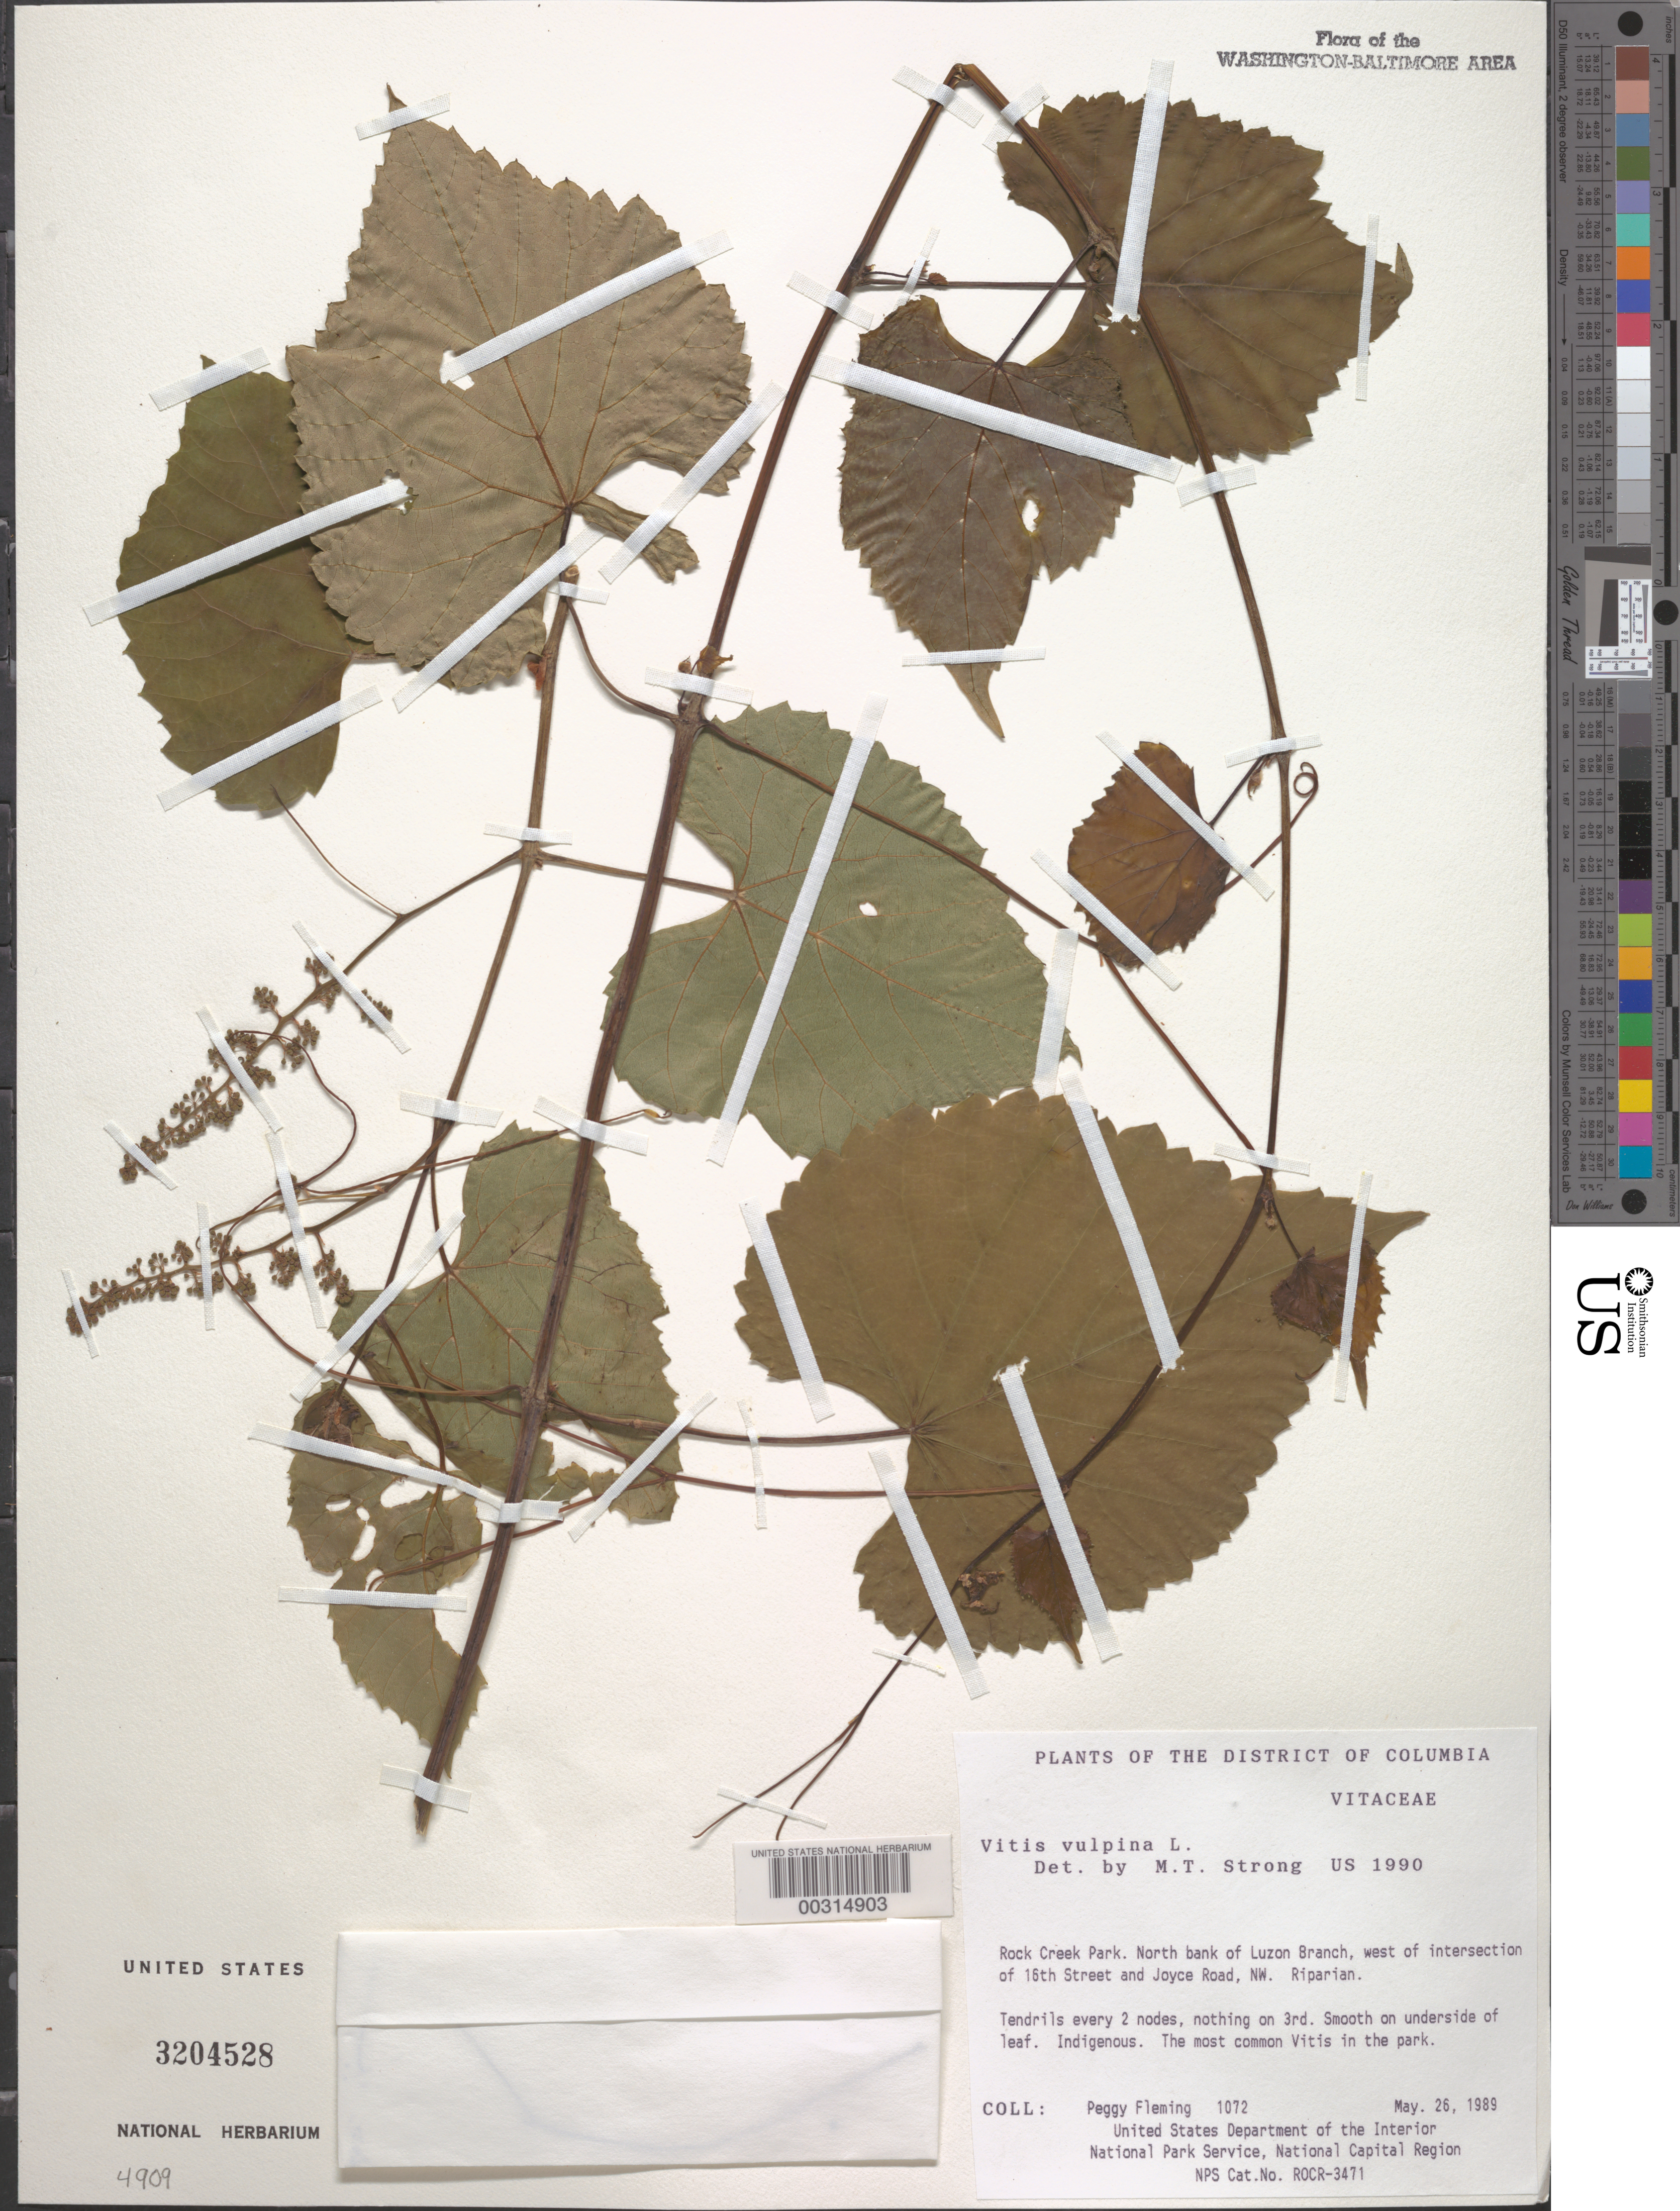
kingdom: Plantae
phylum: Tracheophyta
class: Magnoliopsida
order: Vitales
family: Vitaceae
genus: Vitis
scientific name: Vitis vulpina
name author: L.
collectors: P. Fleming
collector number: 1072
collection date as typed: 26 May 1989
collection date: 1989-05-26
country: United States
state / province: District of Columbia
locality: Rock Creek Park, N bank of Luzon Branch, W of intersection of 16th St and Joyce Road, NW Rock Creek Park and vicinity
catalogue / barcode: US 3204528